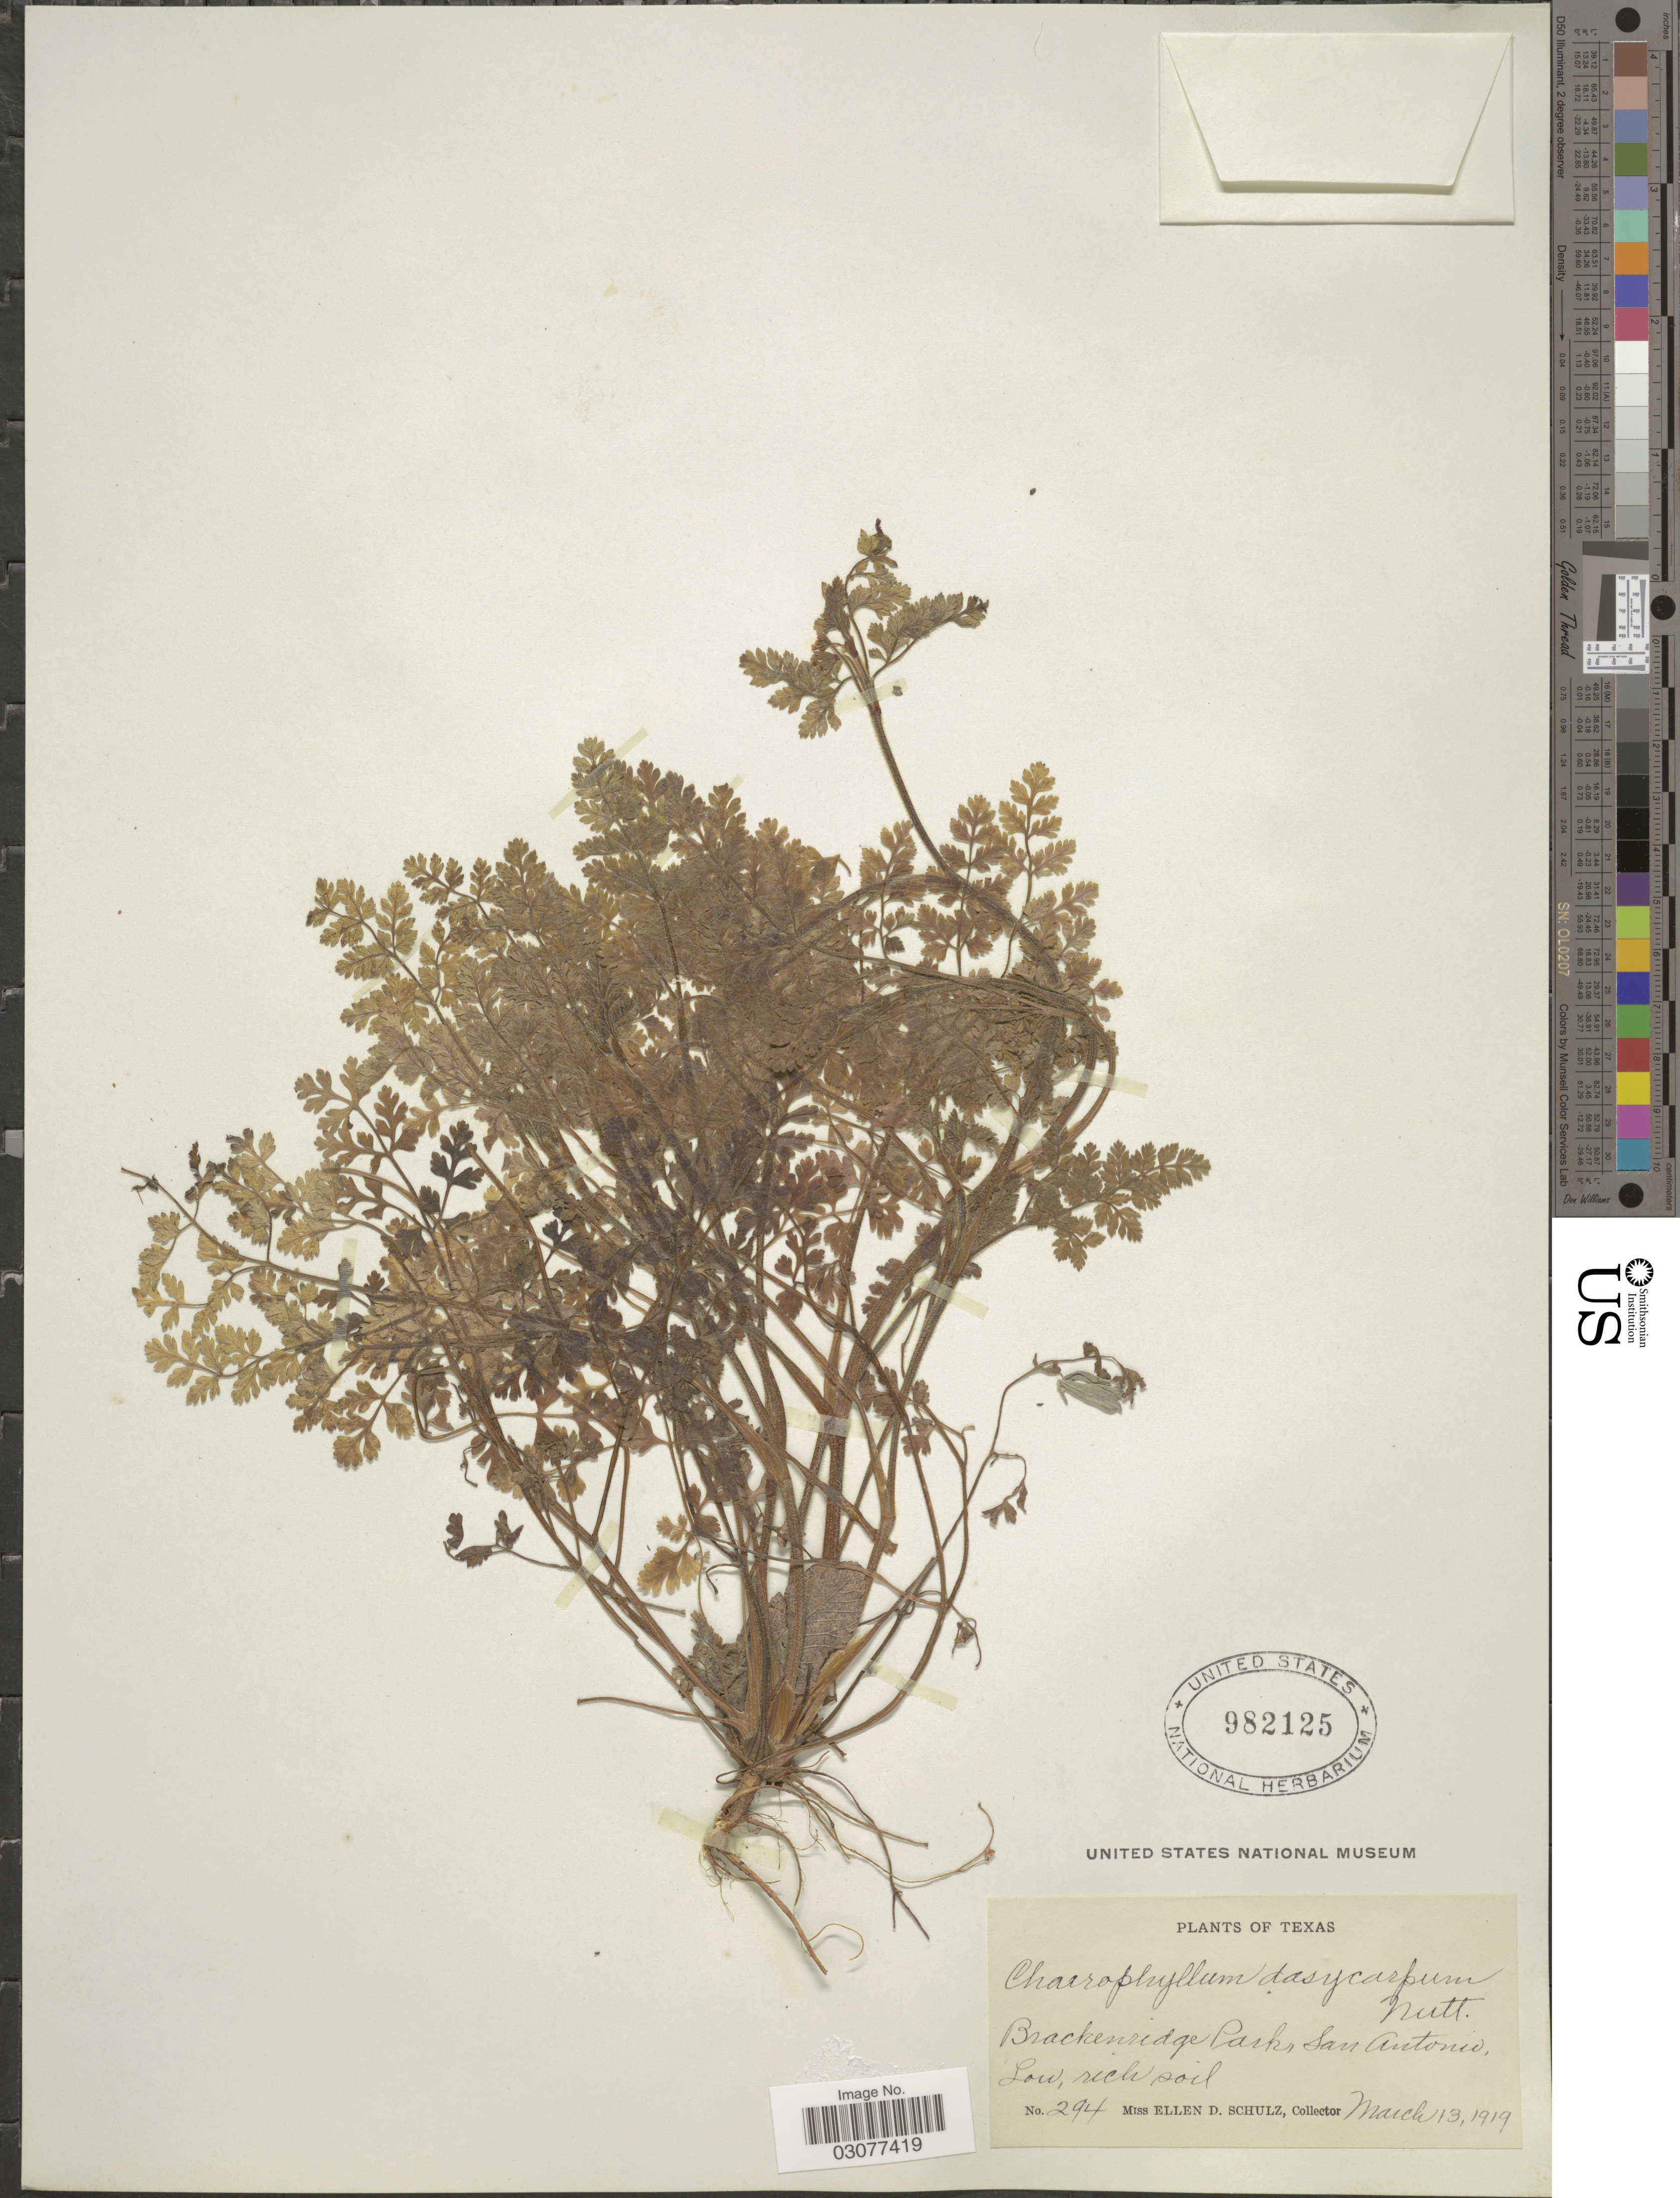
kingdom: Plantae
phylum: Tracheophyta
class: Magnoliopsida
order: Apiales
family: Apiaceae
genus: Chaerophyllum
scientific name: Chaerophyllum dasycarpum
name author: (Hook. ex S. Watson) Nutt.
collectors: E. D. Schulz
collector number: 294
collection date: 1919-03-13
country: United States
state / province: Texas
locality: Brackenridge Parks San Antonio.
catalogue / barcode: US 982125